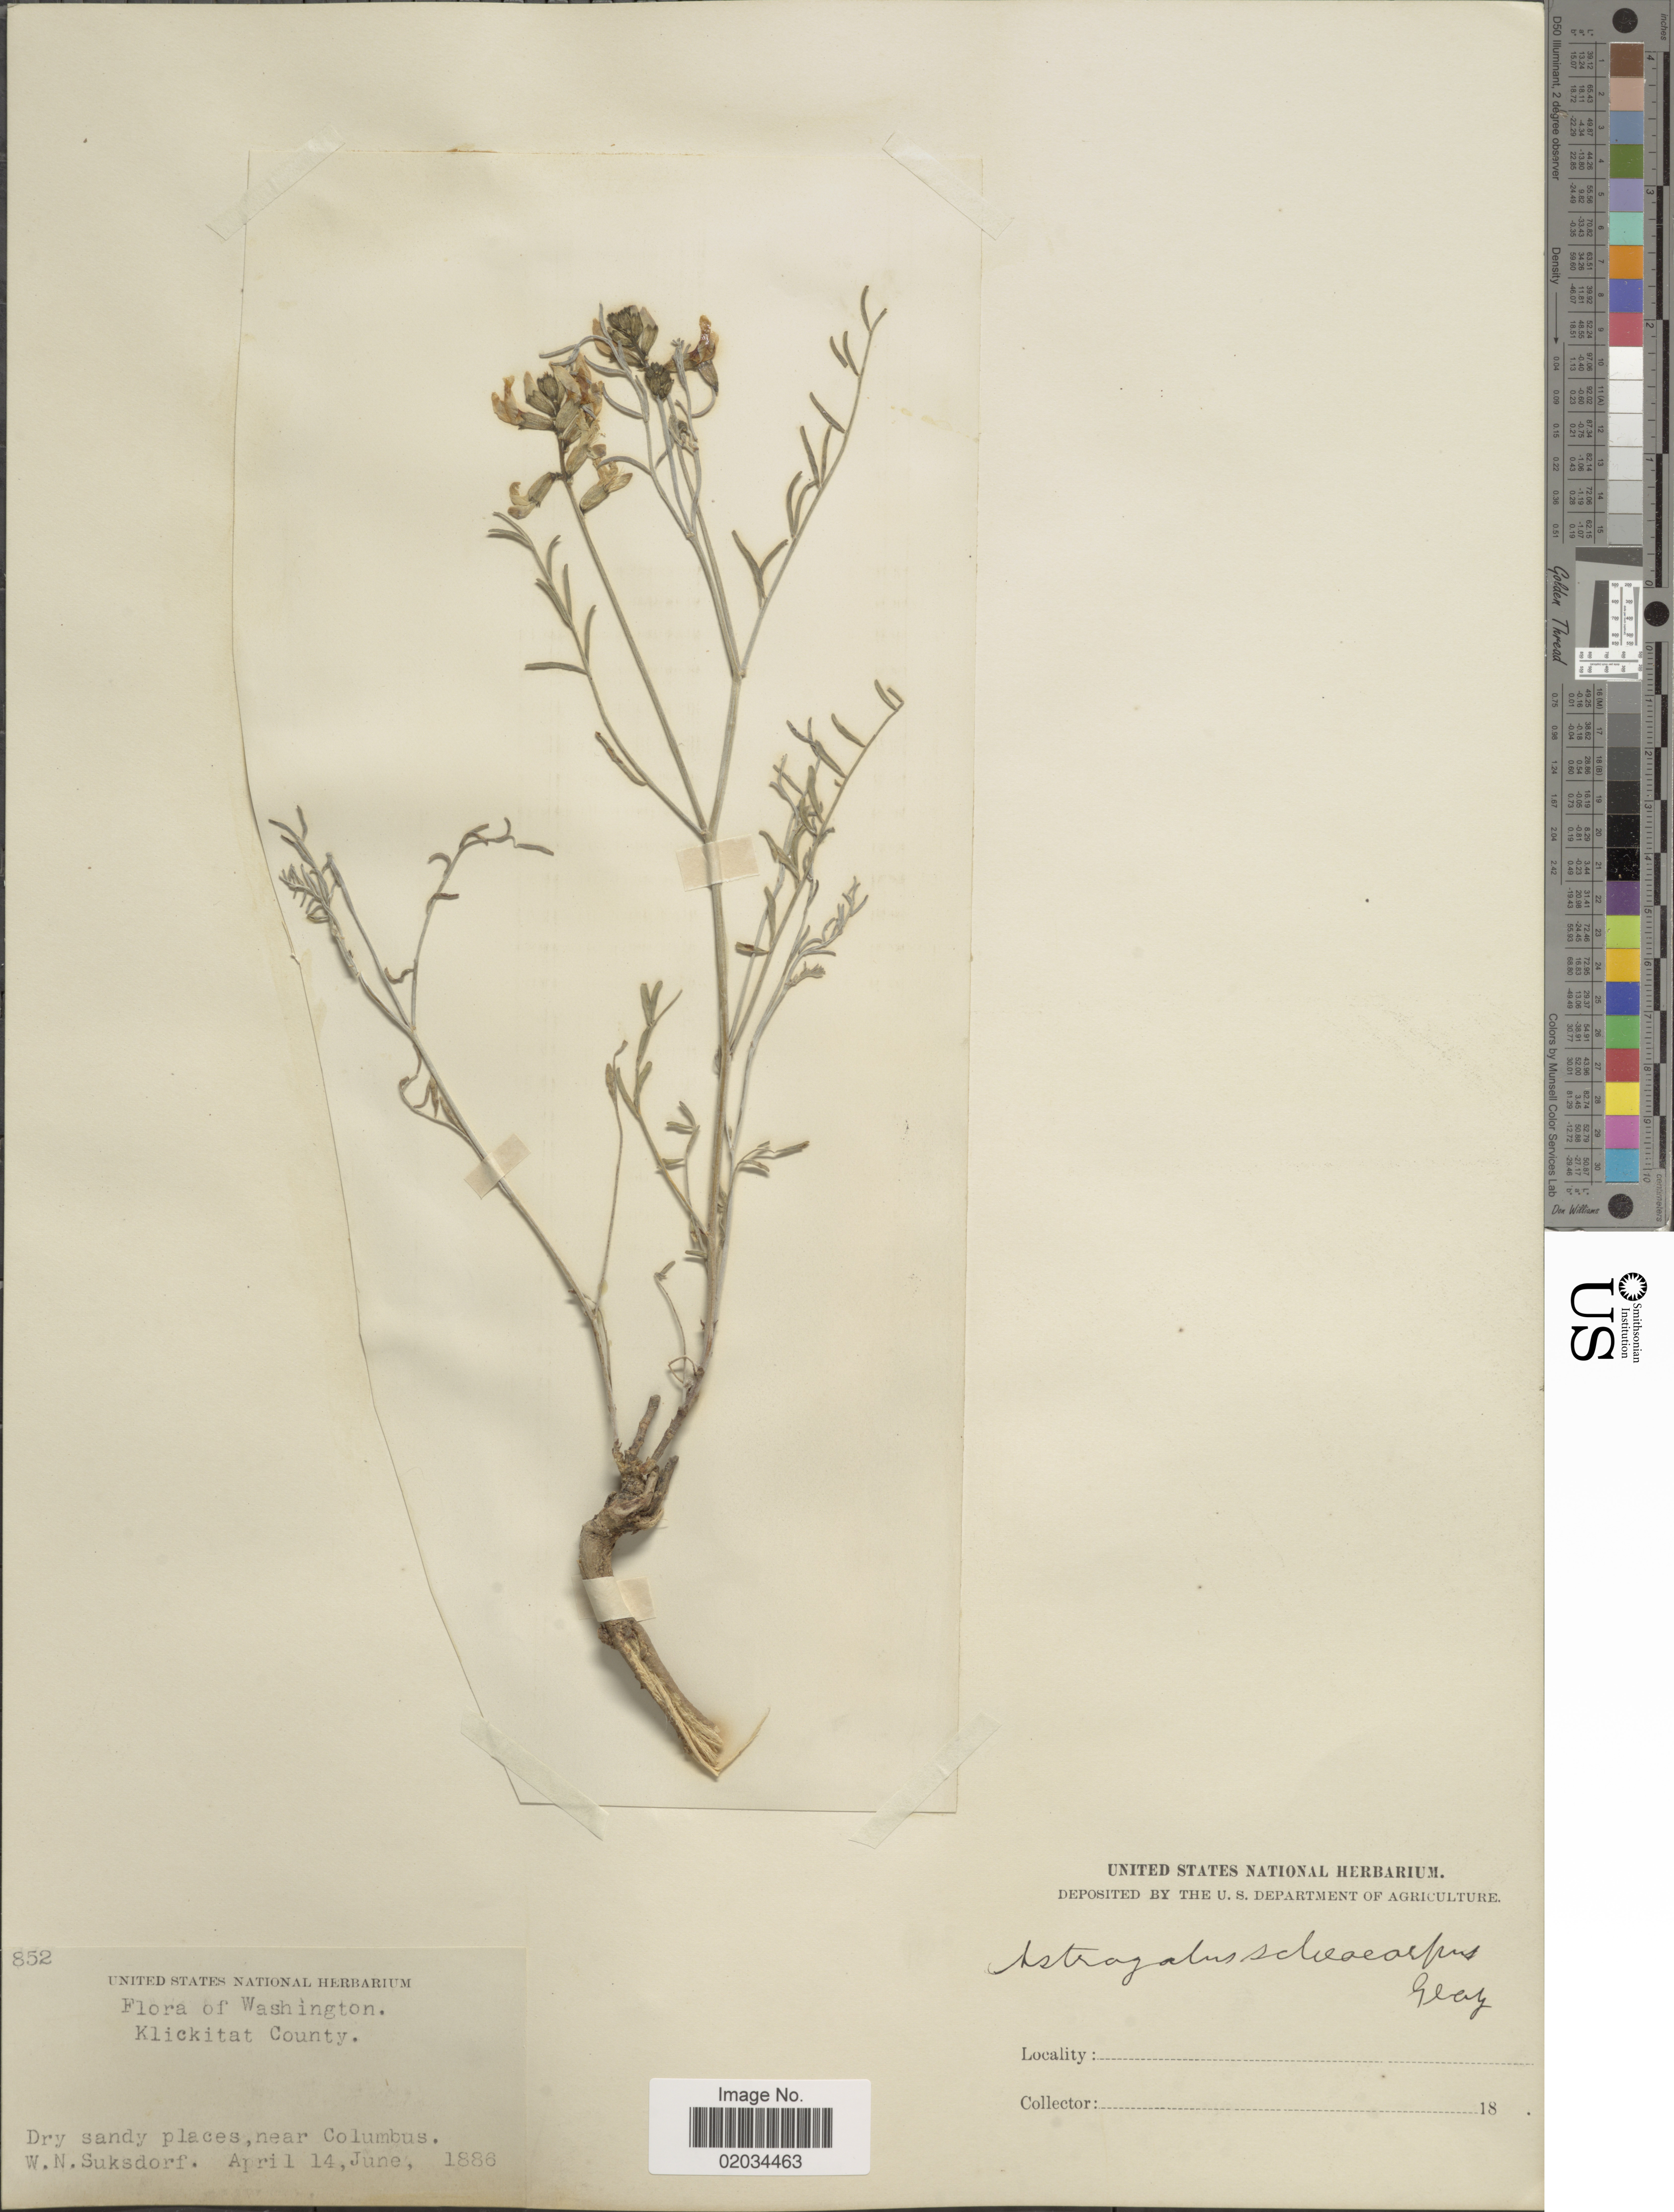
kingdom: Plantae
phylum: Tracheophyta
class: Magnoliopsida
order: Fabales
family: Fabaceae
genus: Astragalus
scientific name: Astragalus sclerocarpus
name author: A. Gray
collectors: W. N. Suksdorf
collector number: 852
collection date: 1886-04-14/1886-06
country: United States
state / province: Washington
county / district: Klickitat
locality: Klickitat County, near Columbus